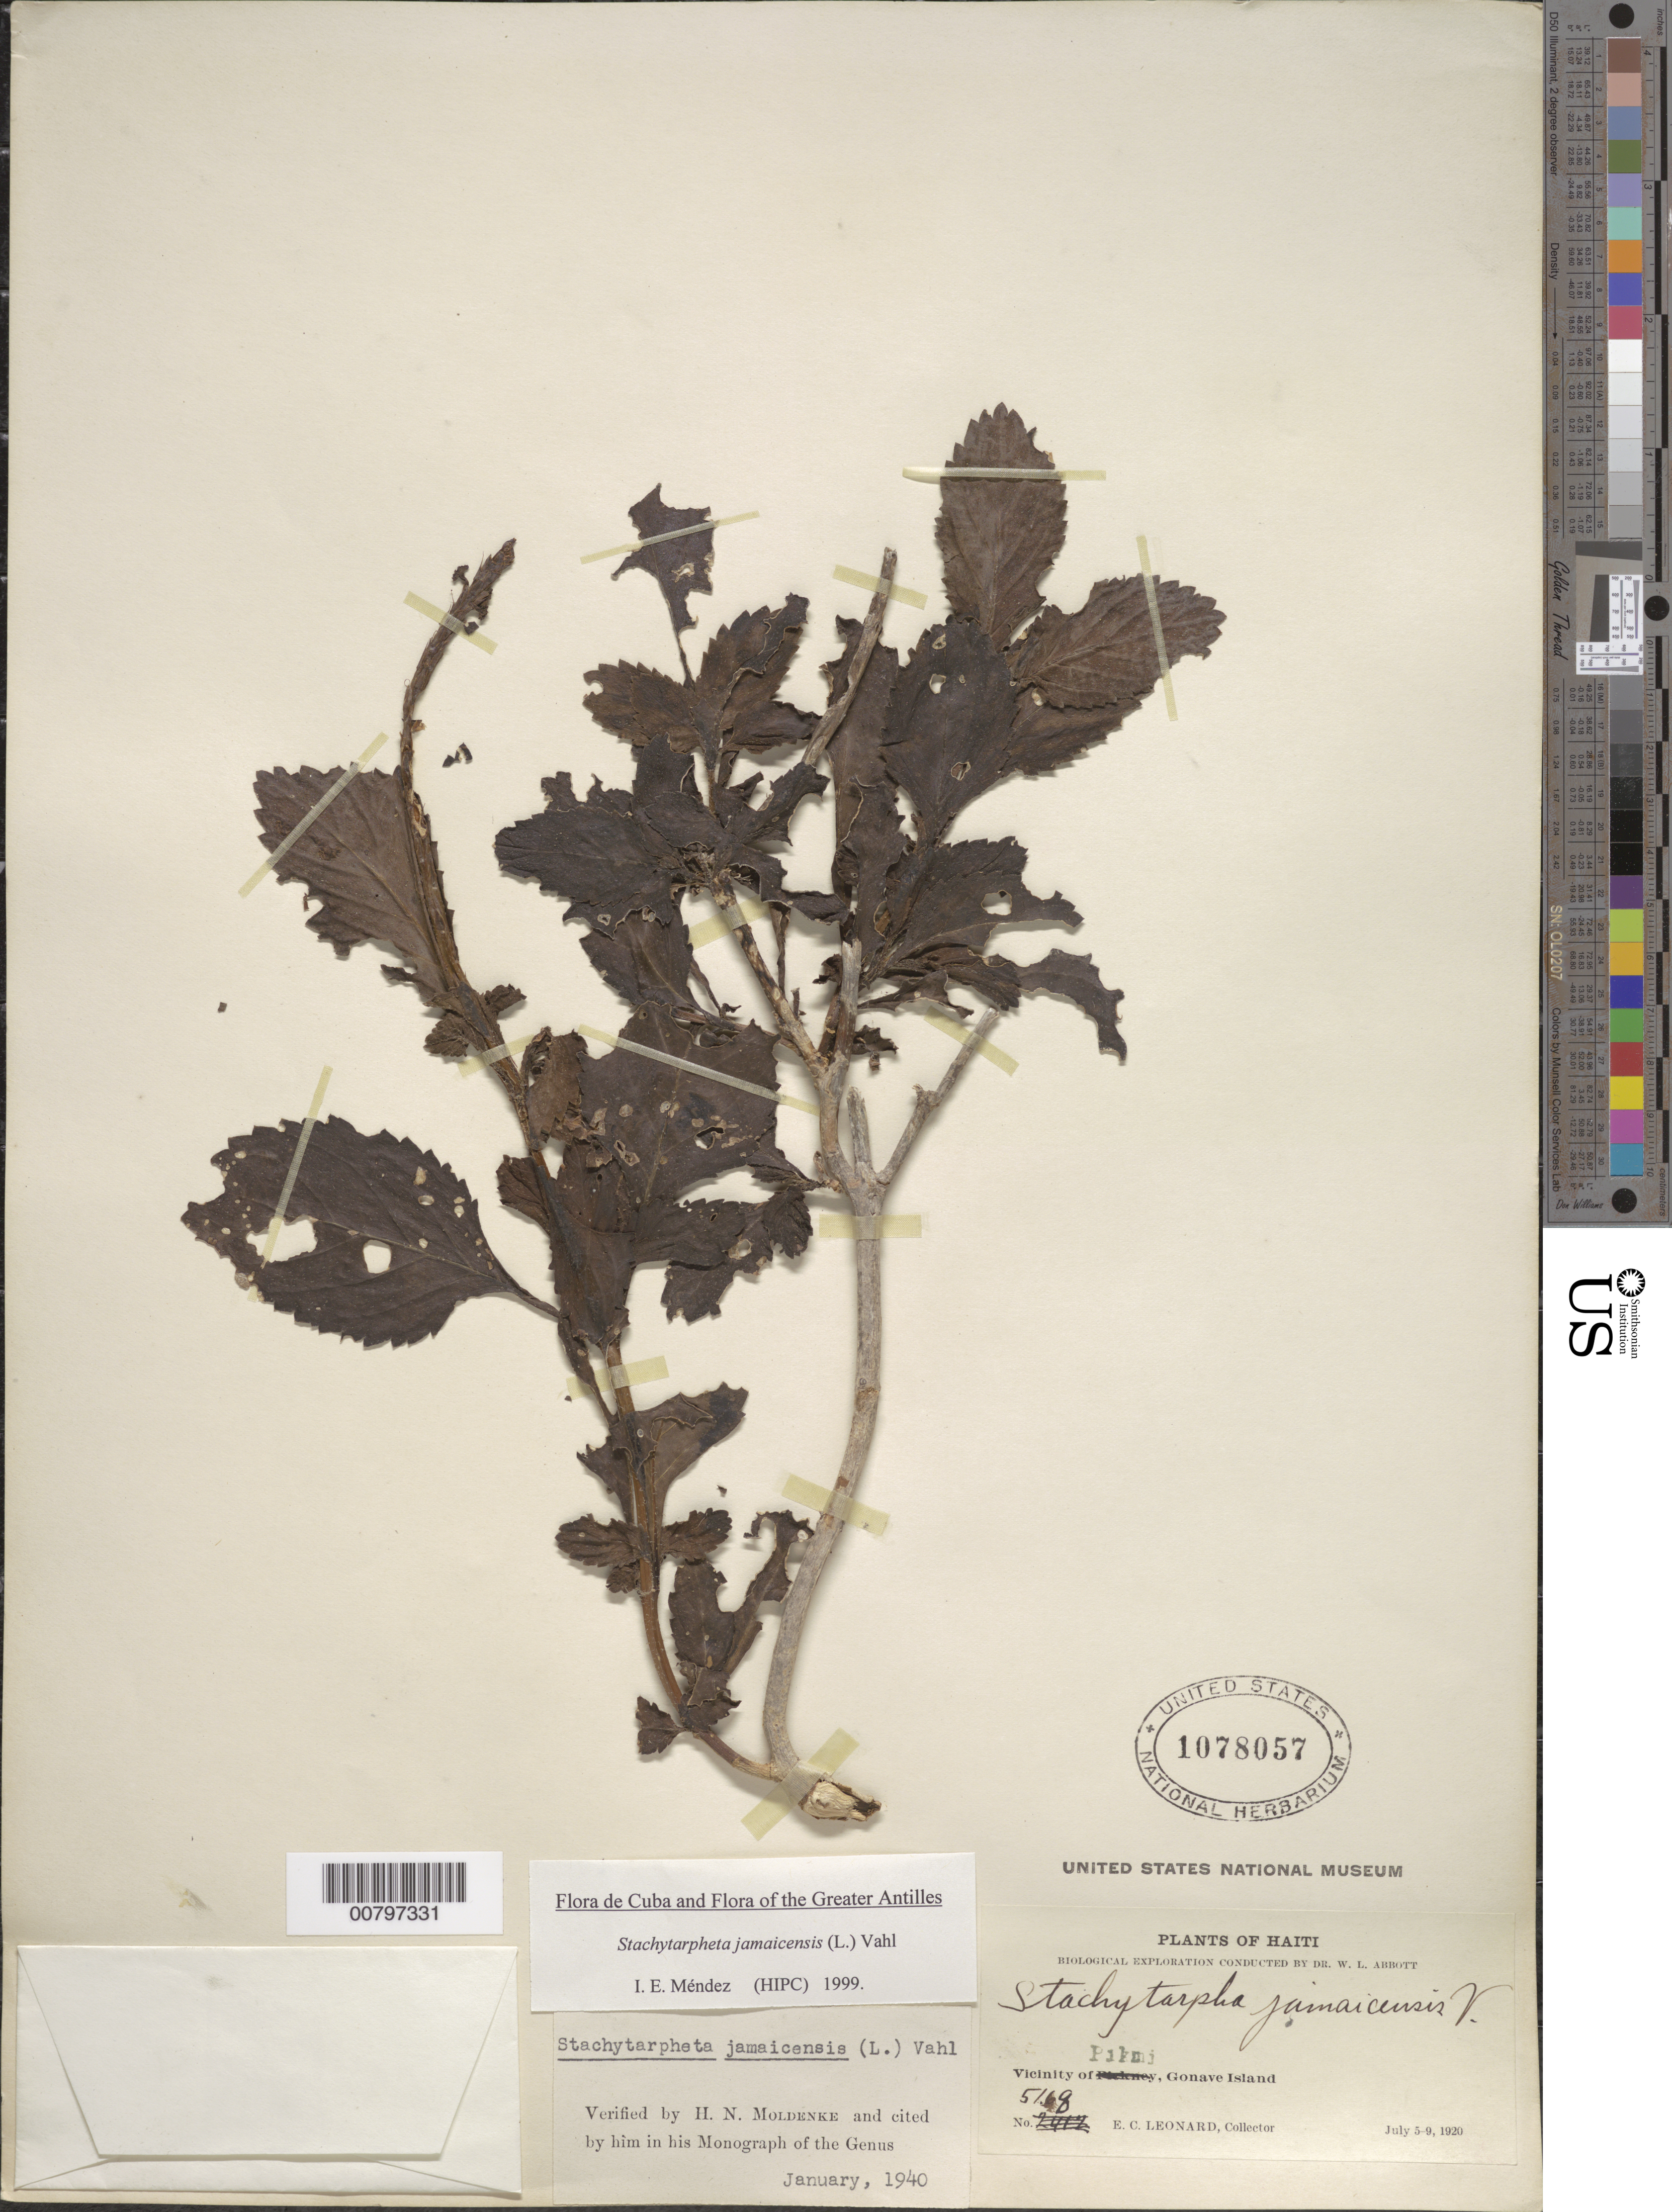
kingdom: Plantae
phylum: Tracheophyta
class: Magnoliopsida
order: Lamiales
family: Verbenaceae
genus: Stachytarpheta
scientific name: Stachytarpheta jamaicensis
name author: (L.) Vahl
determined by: Méndez, Isidro E., (HIPC)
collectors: E. C. Leonard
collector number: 5168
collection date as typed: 05 Jul 1920 to 09 Jul 1920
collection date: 1920-07-05/1920-07-09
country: Haiti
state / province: Ouest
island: Île de la Gonâve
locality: Vicinity of Pikmi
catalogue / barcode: US 1078057